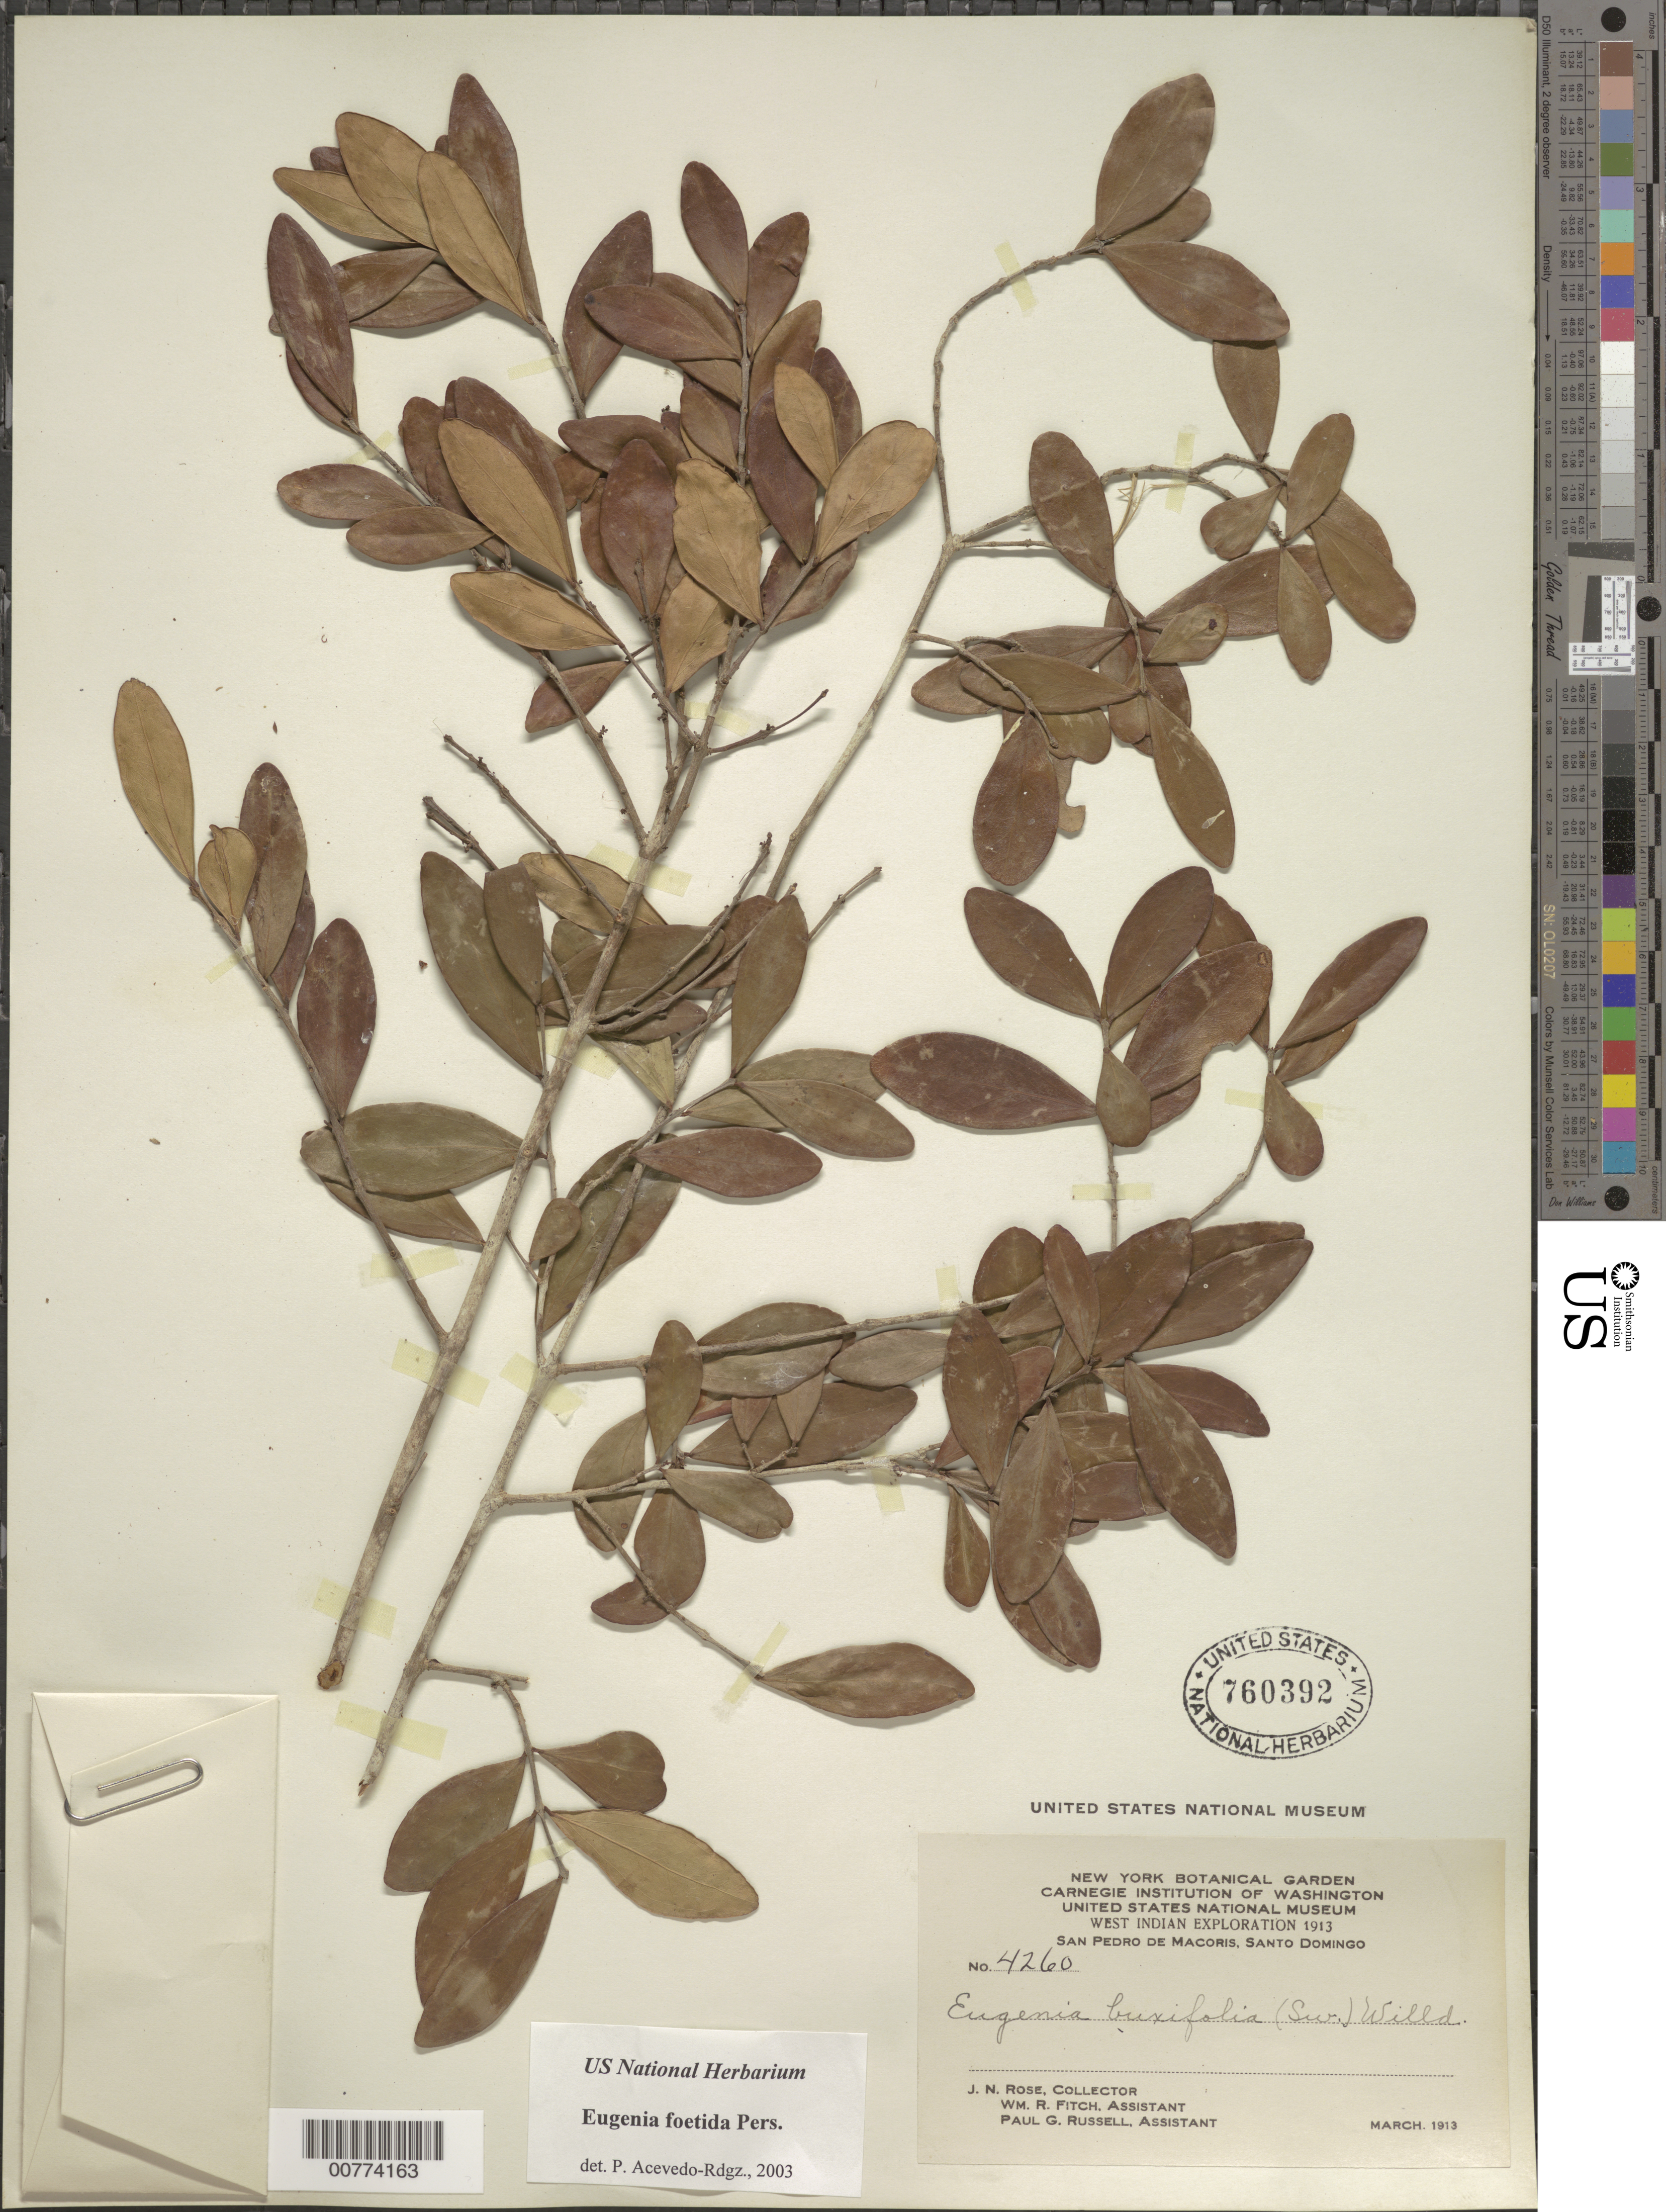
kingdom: Plantae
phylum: Tracheophyta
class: Magnoliopsida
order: Myrtales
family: Myrtaceae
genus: Eugenia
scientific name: Eugenia foetida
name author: Pers.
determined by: Acevedo-Rodríguez, P., (BOT), Smithsonian Institution - National Museum of Natural History (UNITED STATES)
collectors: J. N. Rose, W. R. Fitch & P. G. Russell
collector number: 4260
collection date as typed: Mar 1913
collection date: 1913-03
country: Dominican Republic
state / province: San Pedro de Macoris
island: Hispaniola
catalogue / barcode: US 760392